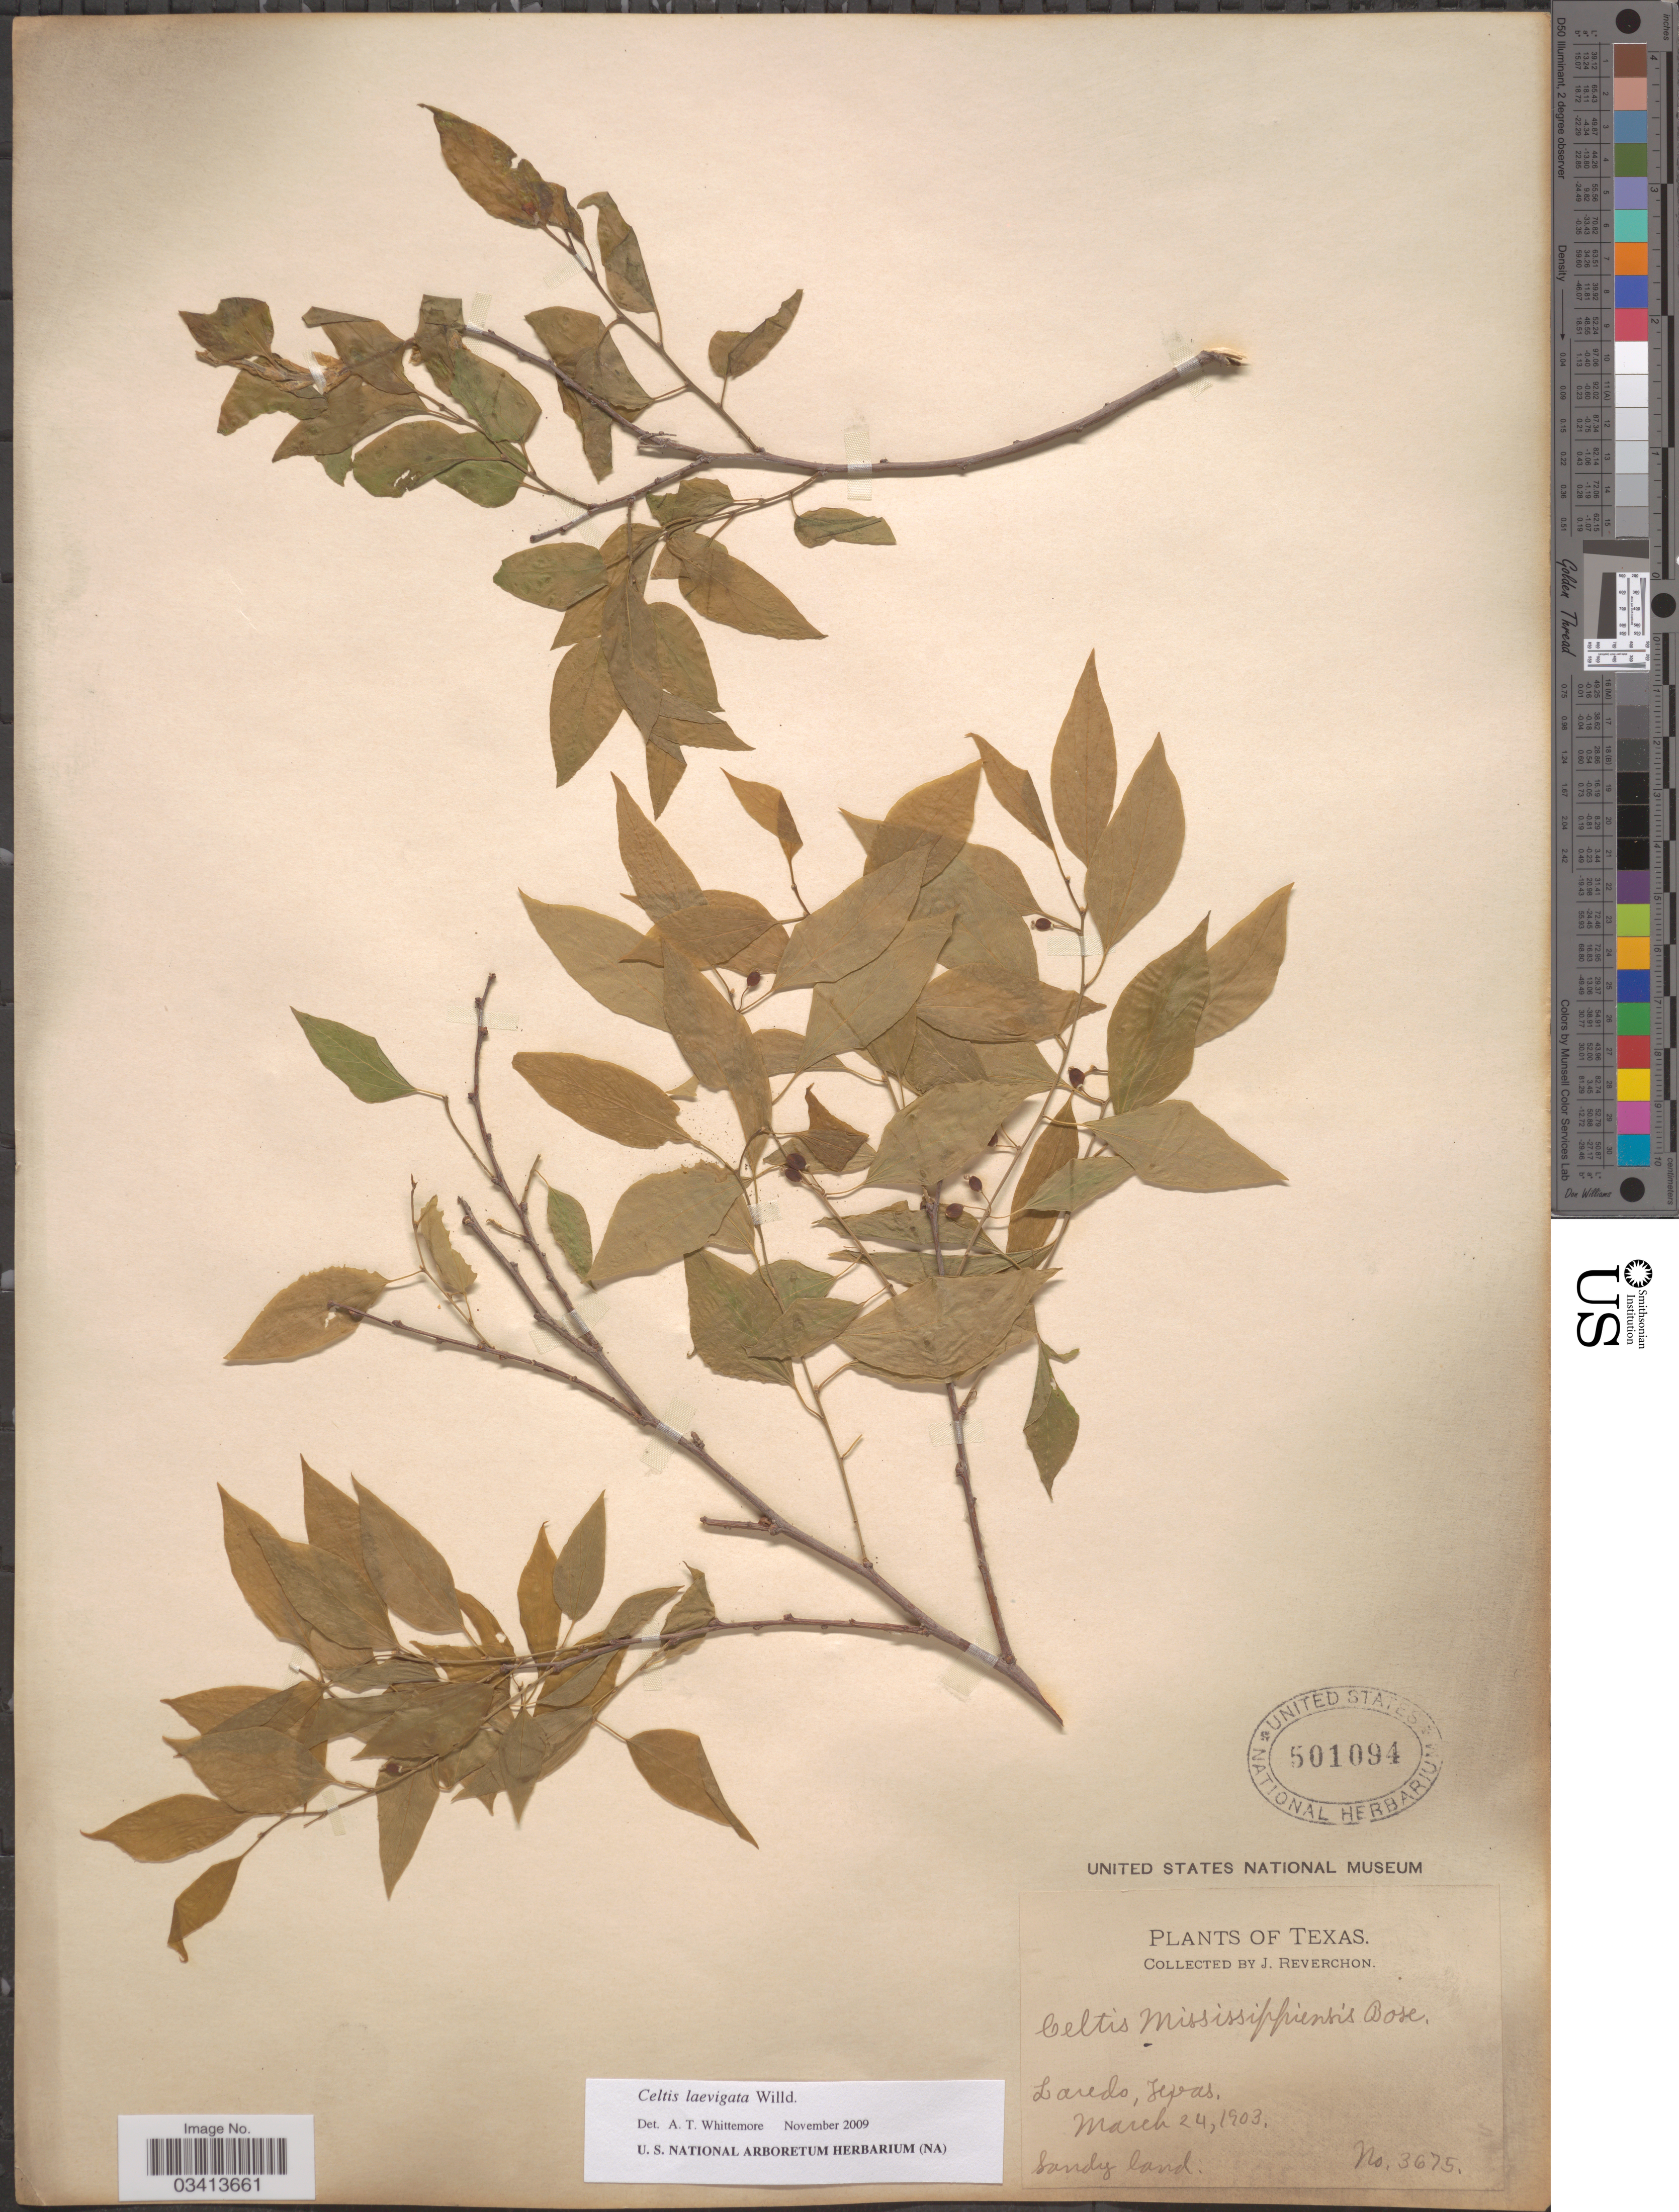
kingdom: Plantae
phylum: Tracheophyta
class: Magnoliopsida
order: Rosales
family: Cannabaceae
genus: Celtis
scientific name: Celtis laevigata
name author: Willd.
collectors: J. Reverchon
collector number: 3675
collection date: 1903-03-24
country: United States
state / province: Texas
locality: Laredo.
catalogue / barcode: US 501094